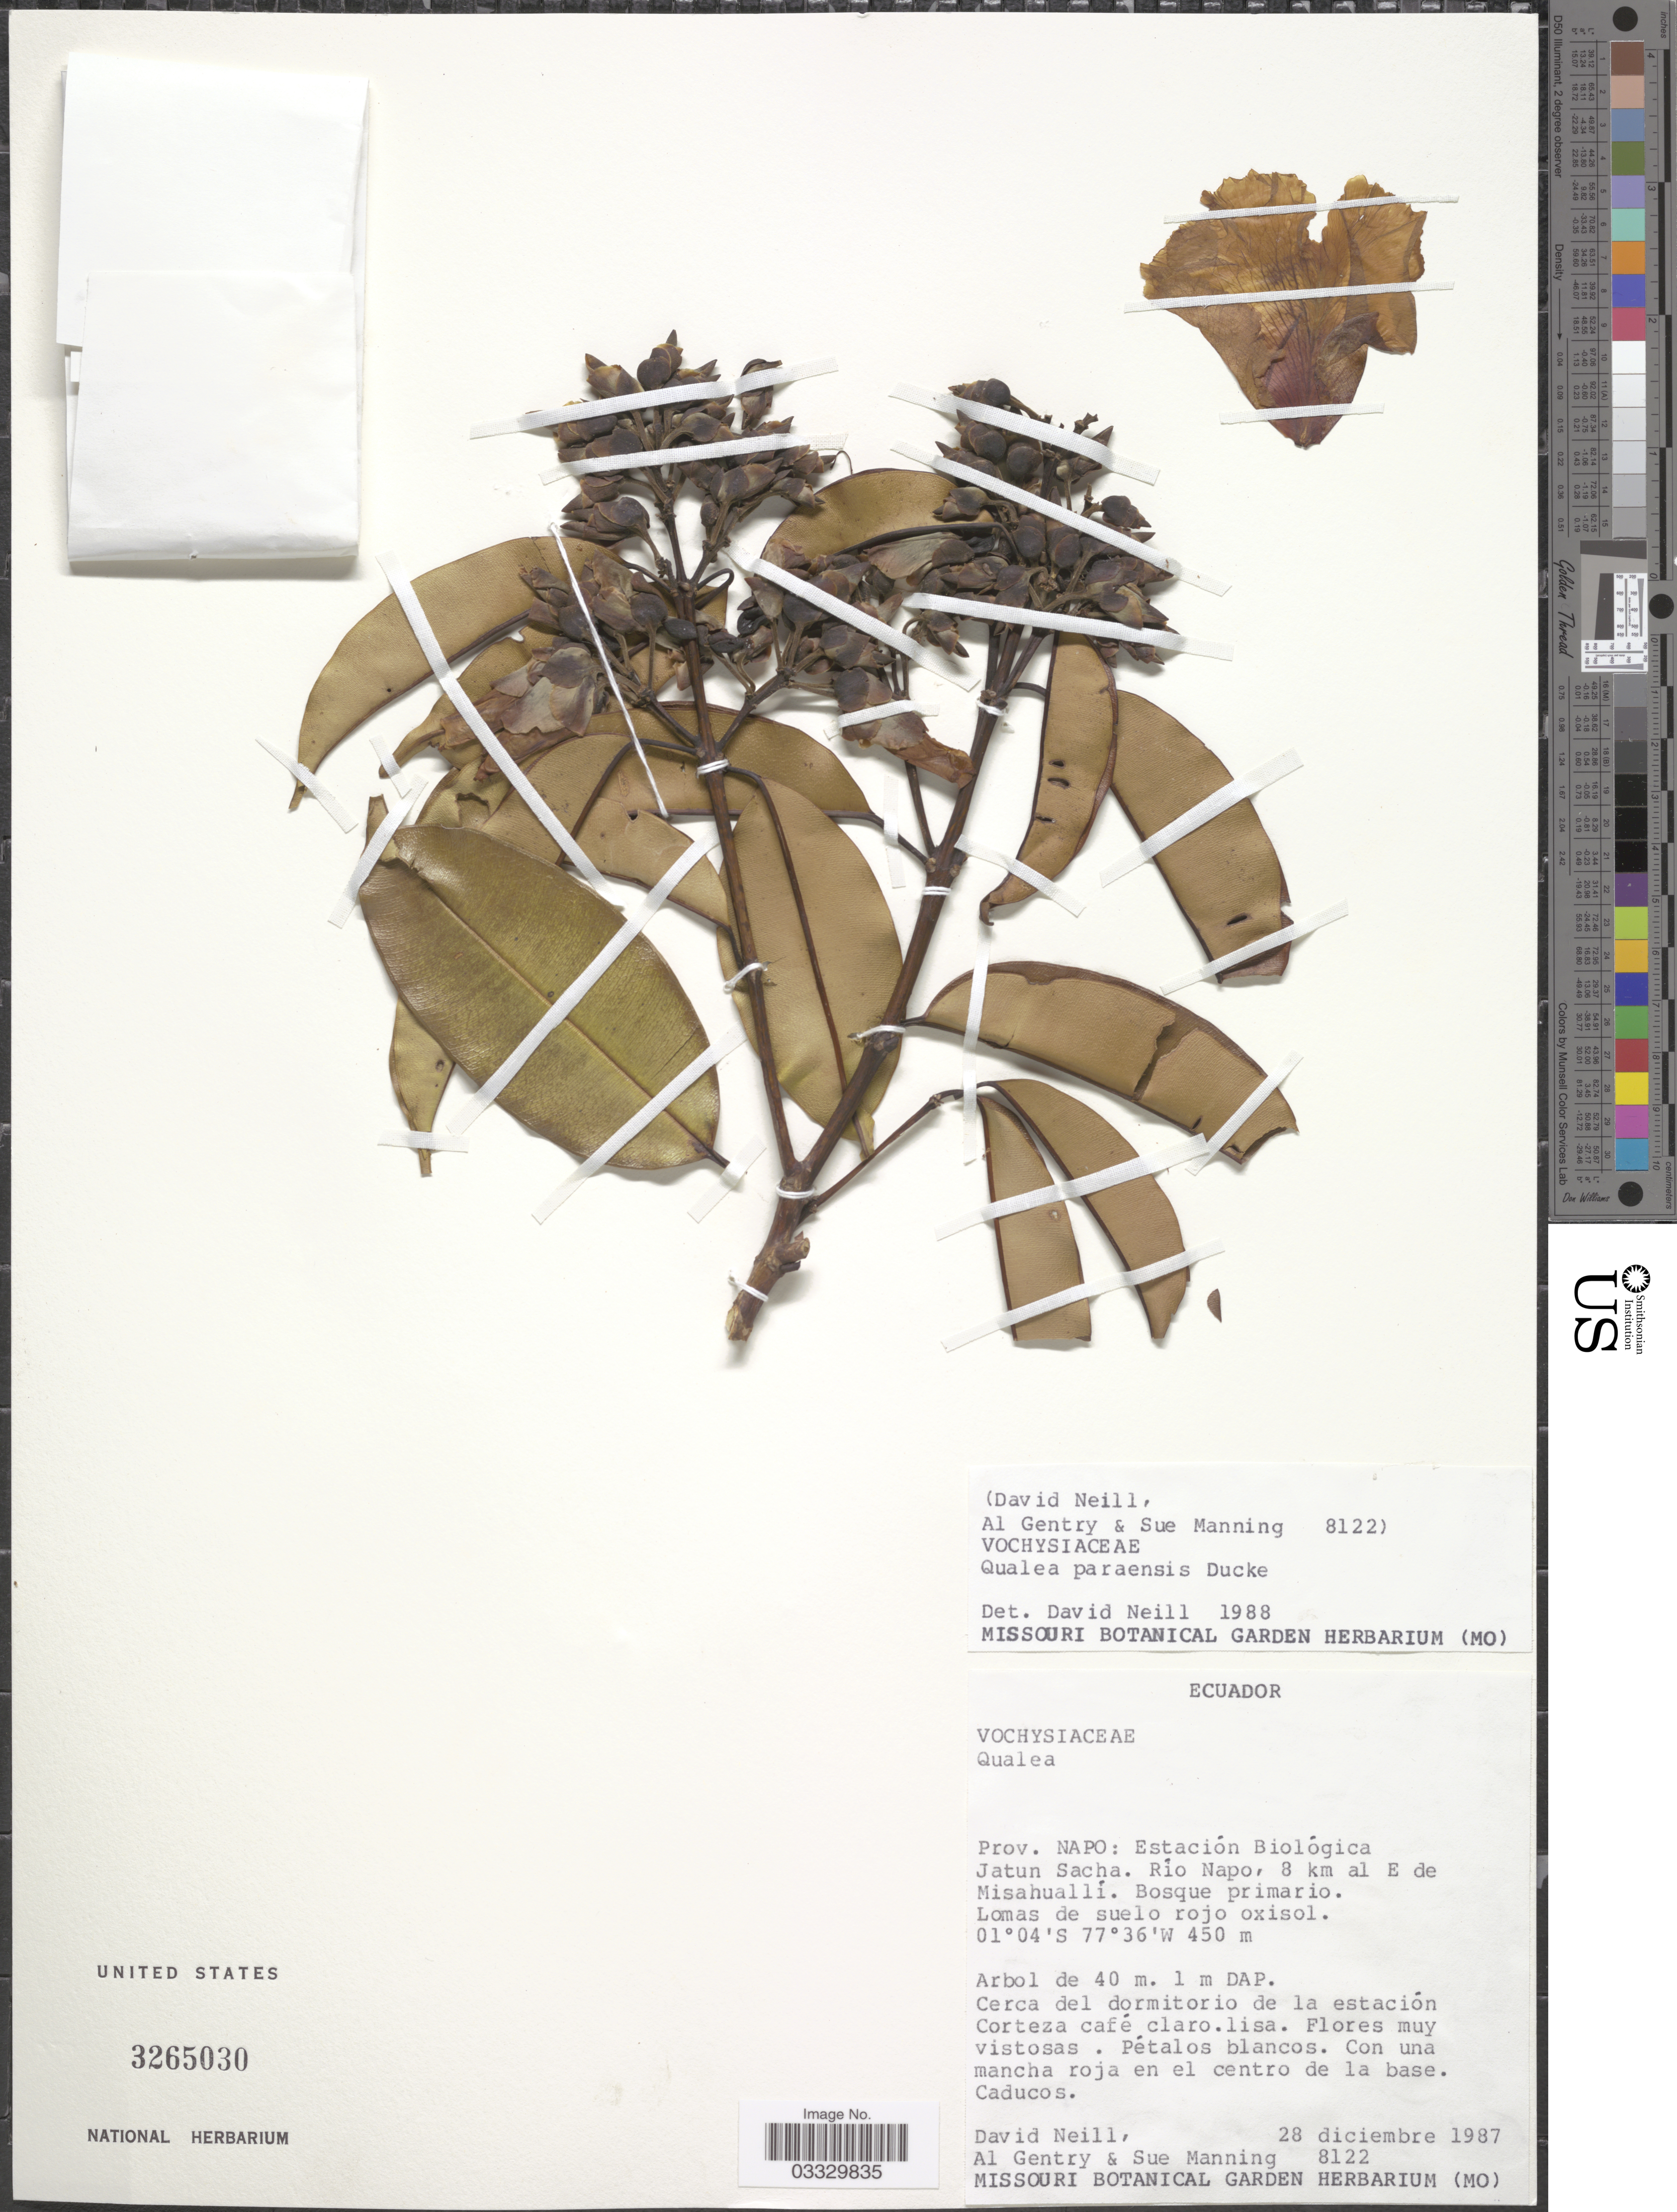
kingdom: Plantae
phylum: Tracheophyta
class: Magnoliopsida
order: Myrtales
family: Vochysiaceae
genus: Qualea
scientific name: Qualea paraensis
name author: Ducke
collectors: D. A. Neill, A. H. Gentry & S. Manning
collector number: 8122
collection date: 1987-12-28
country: Ecuador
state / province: Napo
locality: Estación Biológica Jatun Sacha. Río Napo, 8 km al E de Misahuallí.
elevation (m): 450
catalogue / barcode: US 3265030